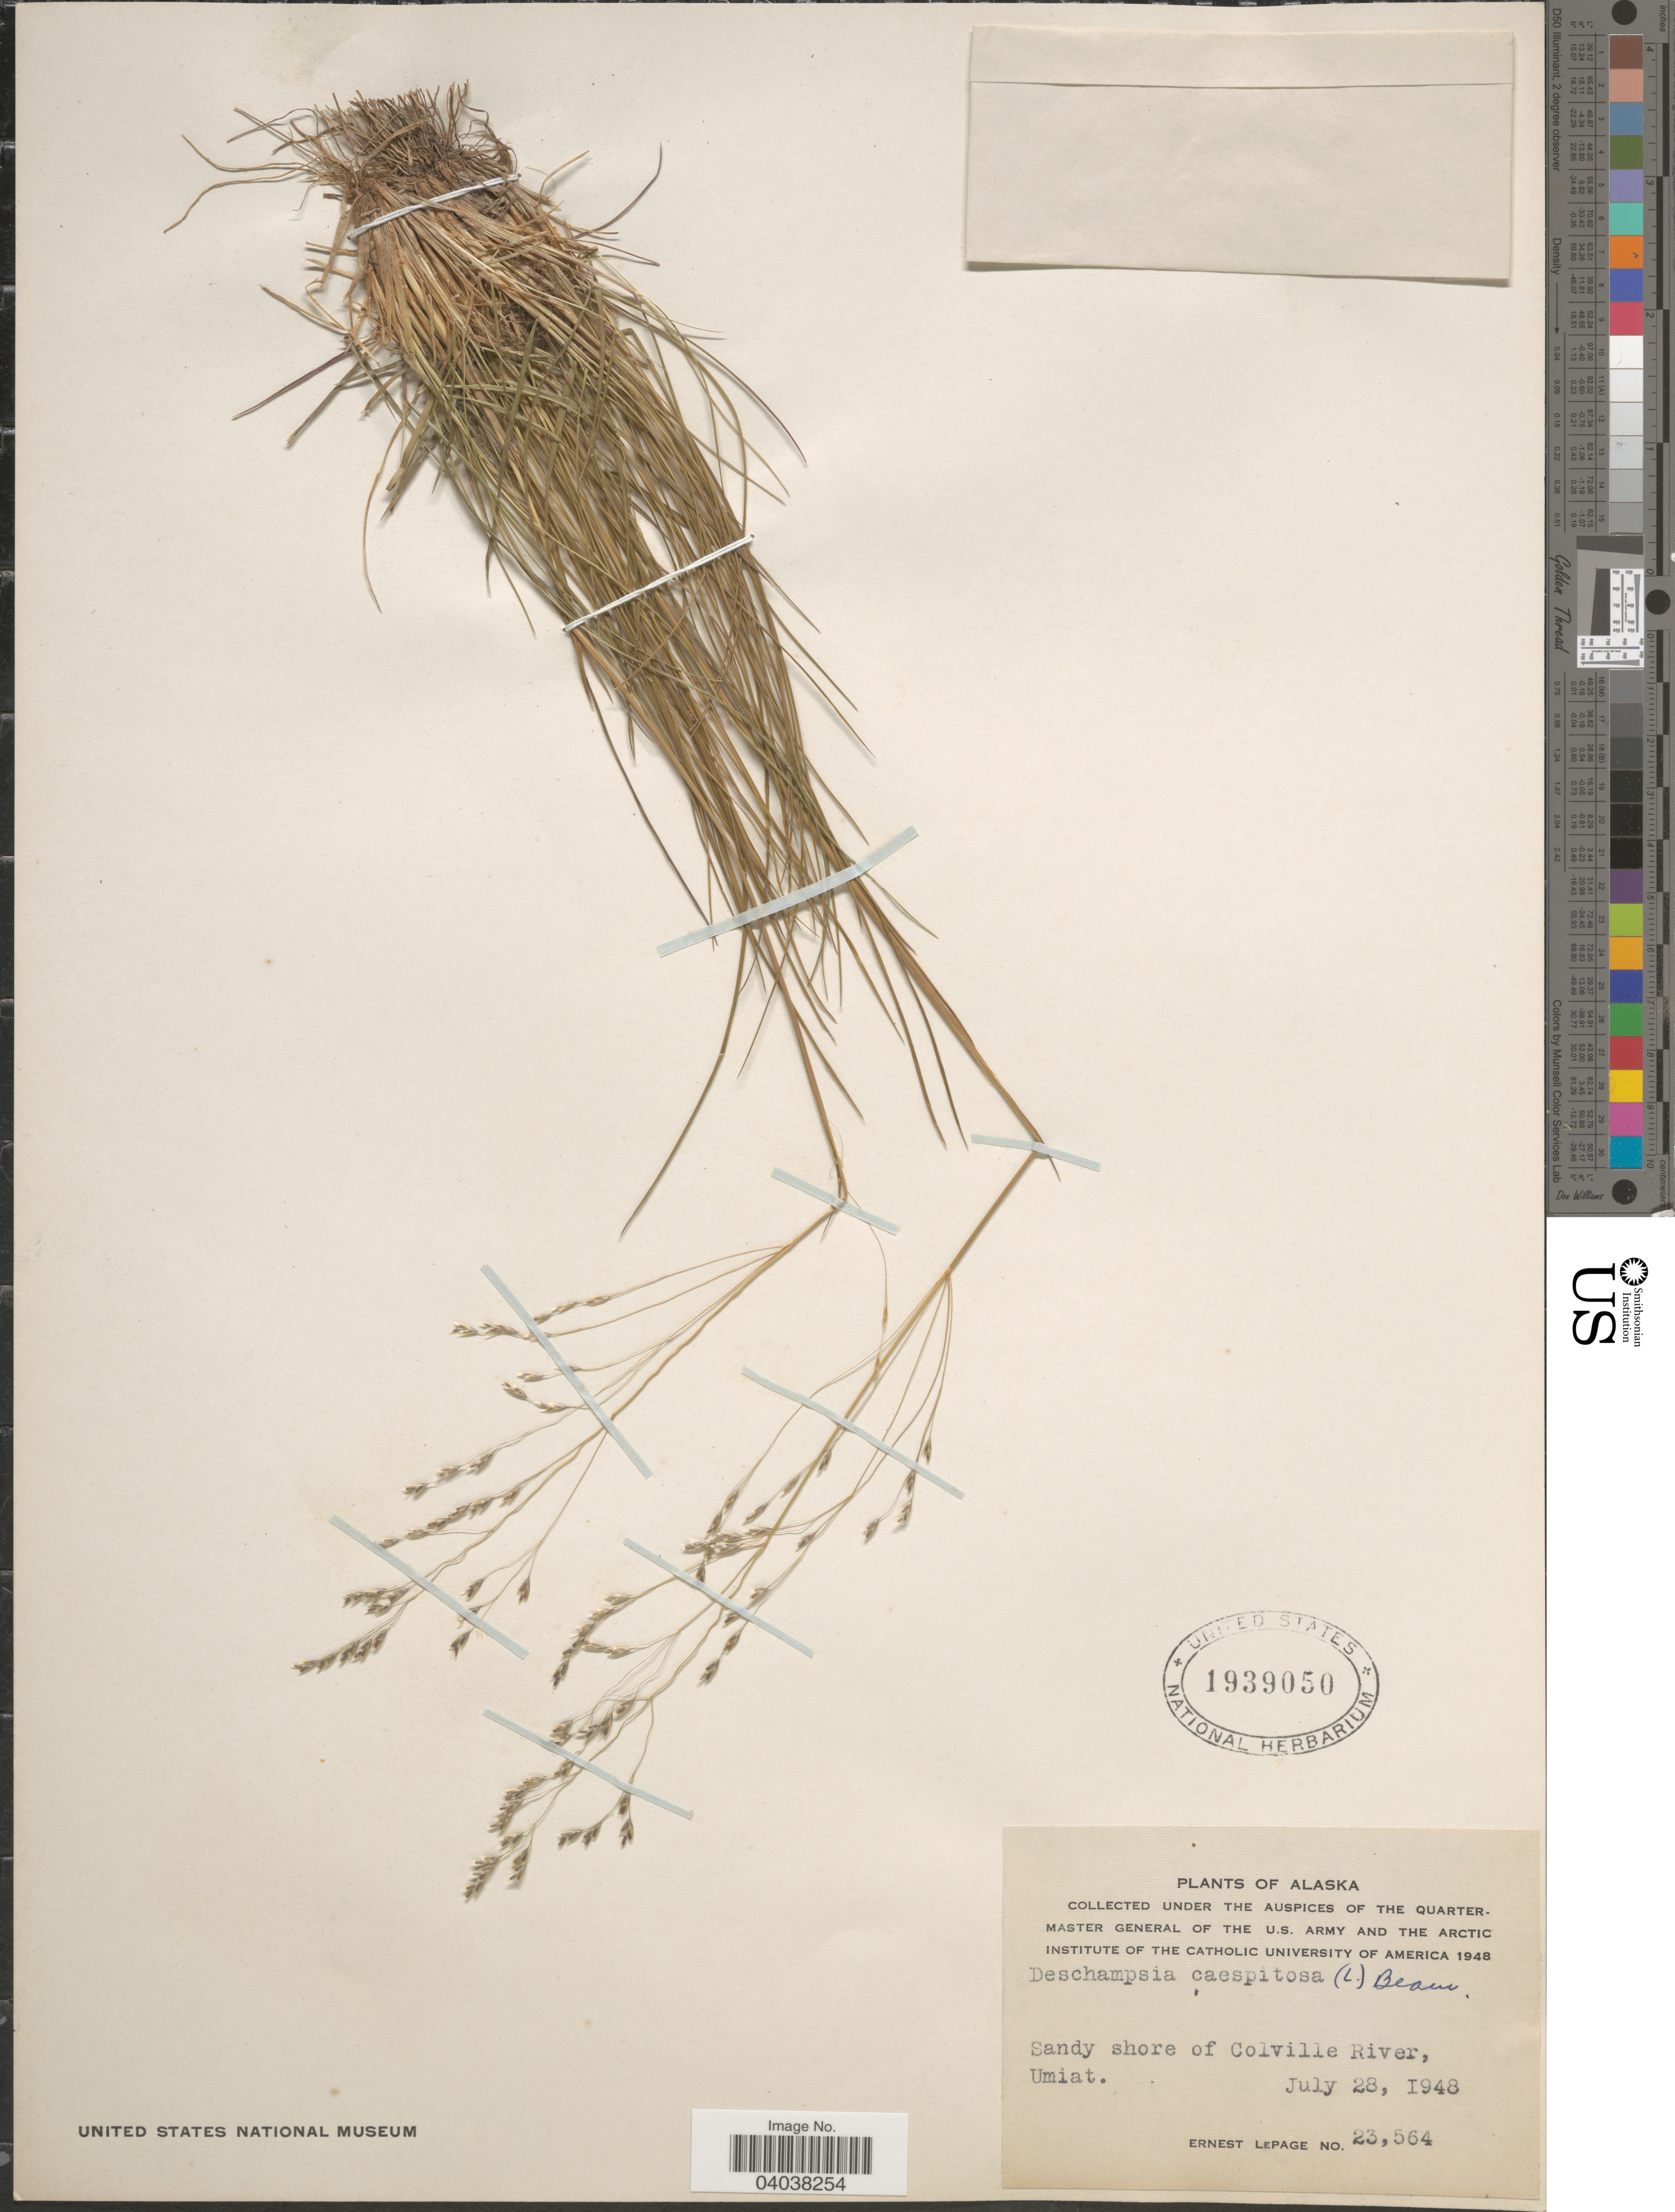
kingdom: Plantae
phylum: Tracheophyta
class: Liliopsida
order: Poales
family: Poaceae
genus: Deschampsia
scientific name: Deschampsia cespitosa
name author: (L.) P. Beauv.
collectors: E. Lepage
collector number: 23564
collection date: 1948-07-28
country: United States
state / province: Alaska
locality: Sandy shore of Colville River, Umiat.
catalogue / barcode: US 1939050